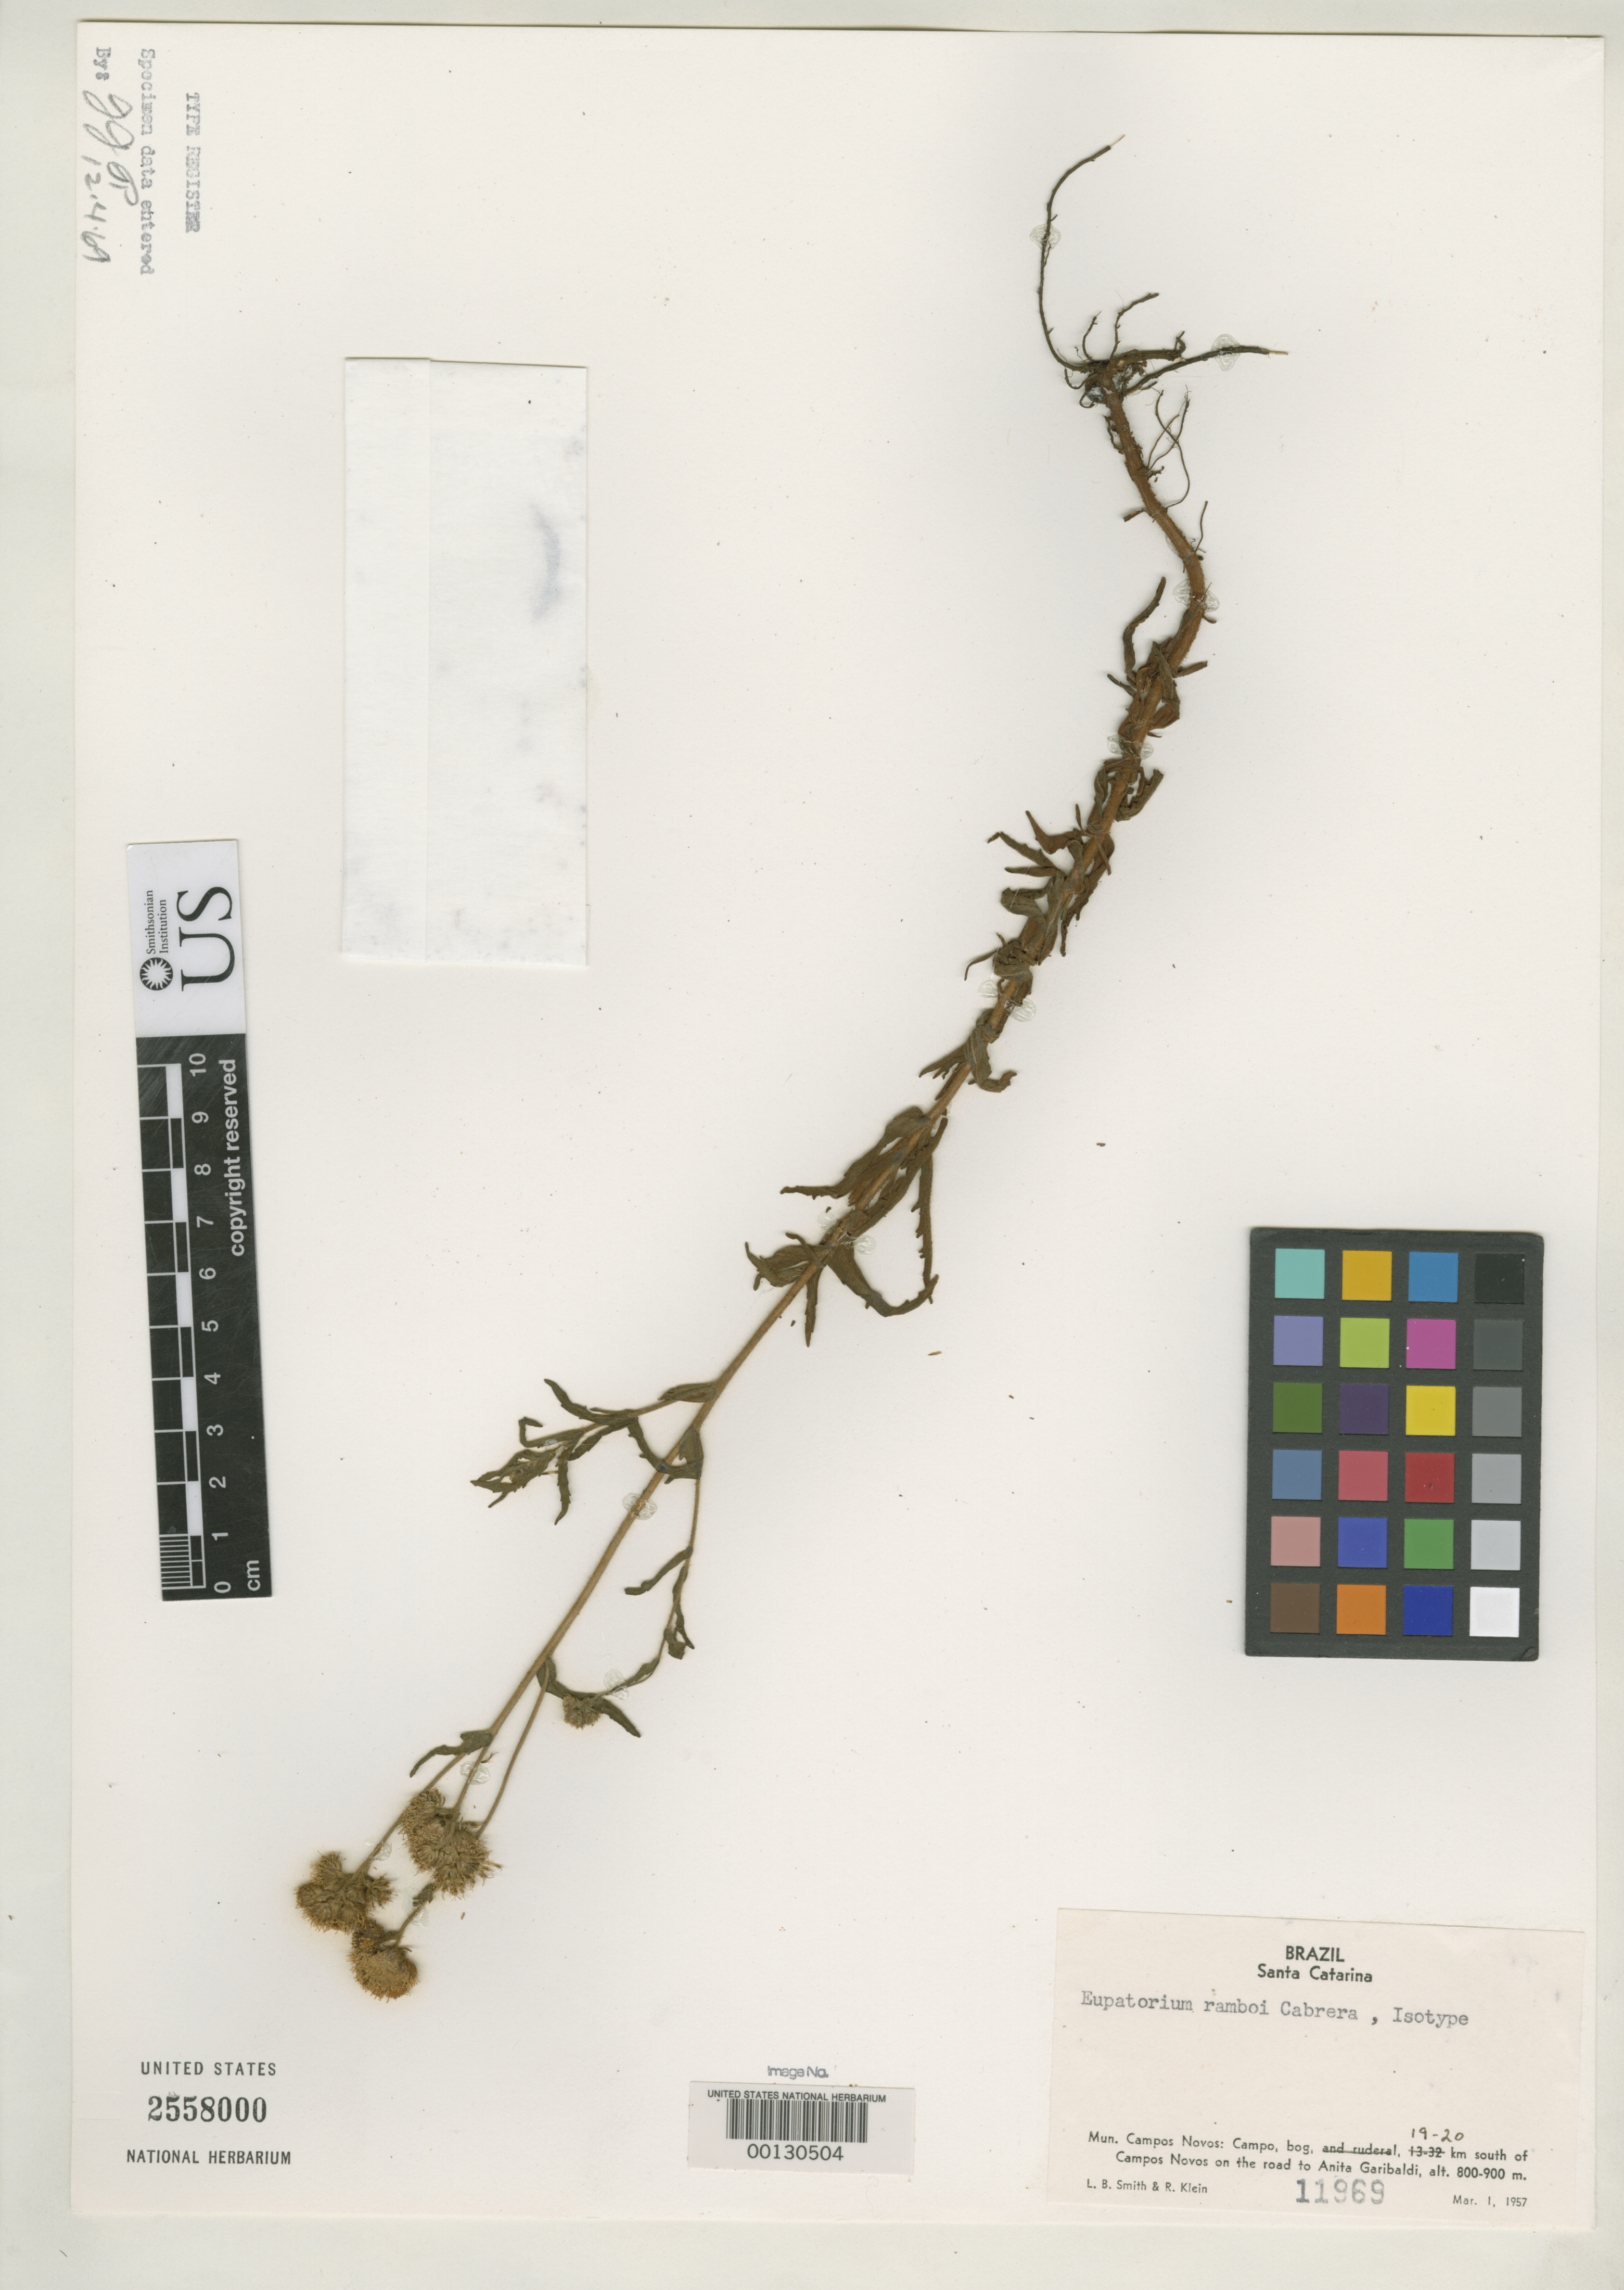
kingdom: Plantae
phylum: Tracheophyta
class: Magnoliopsida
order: Asterales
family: Asteraceae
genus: Eupatorium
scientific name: Eupatorium ramboi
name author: Cabrera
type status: Isotype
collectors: L. Smith & R. M. Klein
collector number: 11969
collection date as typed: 01 Mar 1957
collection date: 1957-03-01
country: Brazil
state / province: Santa Catarina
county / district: Campos Novos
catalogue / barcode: US 2558000